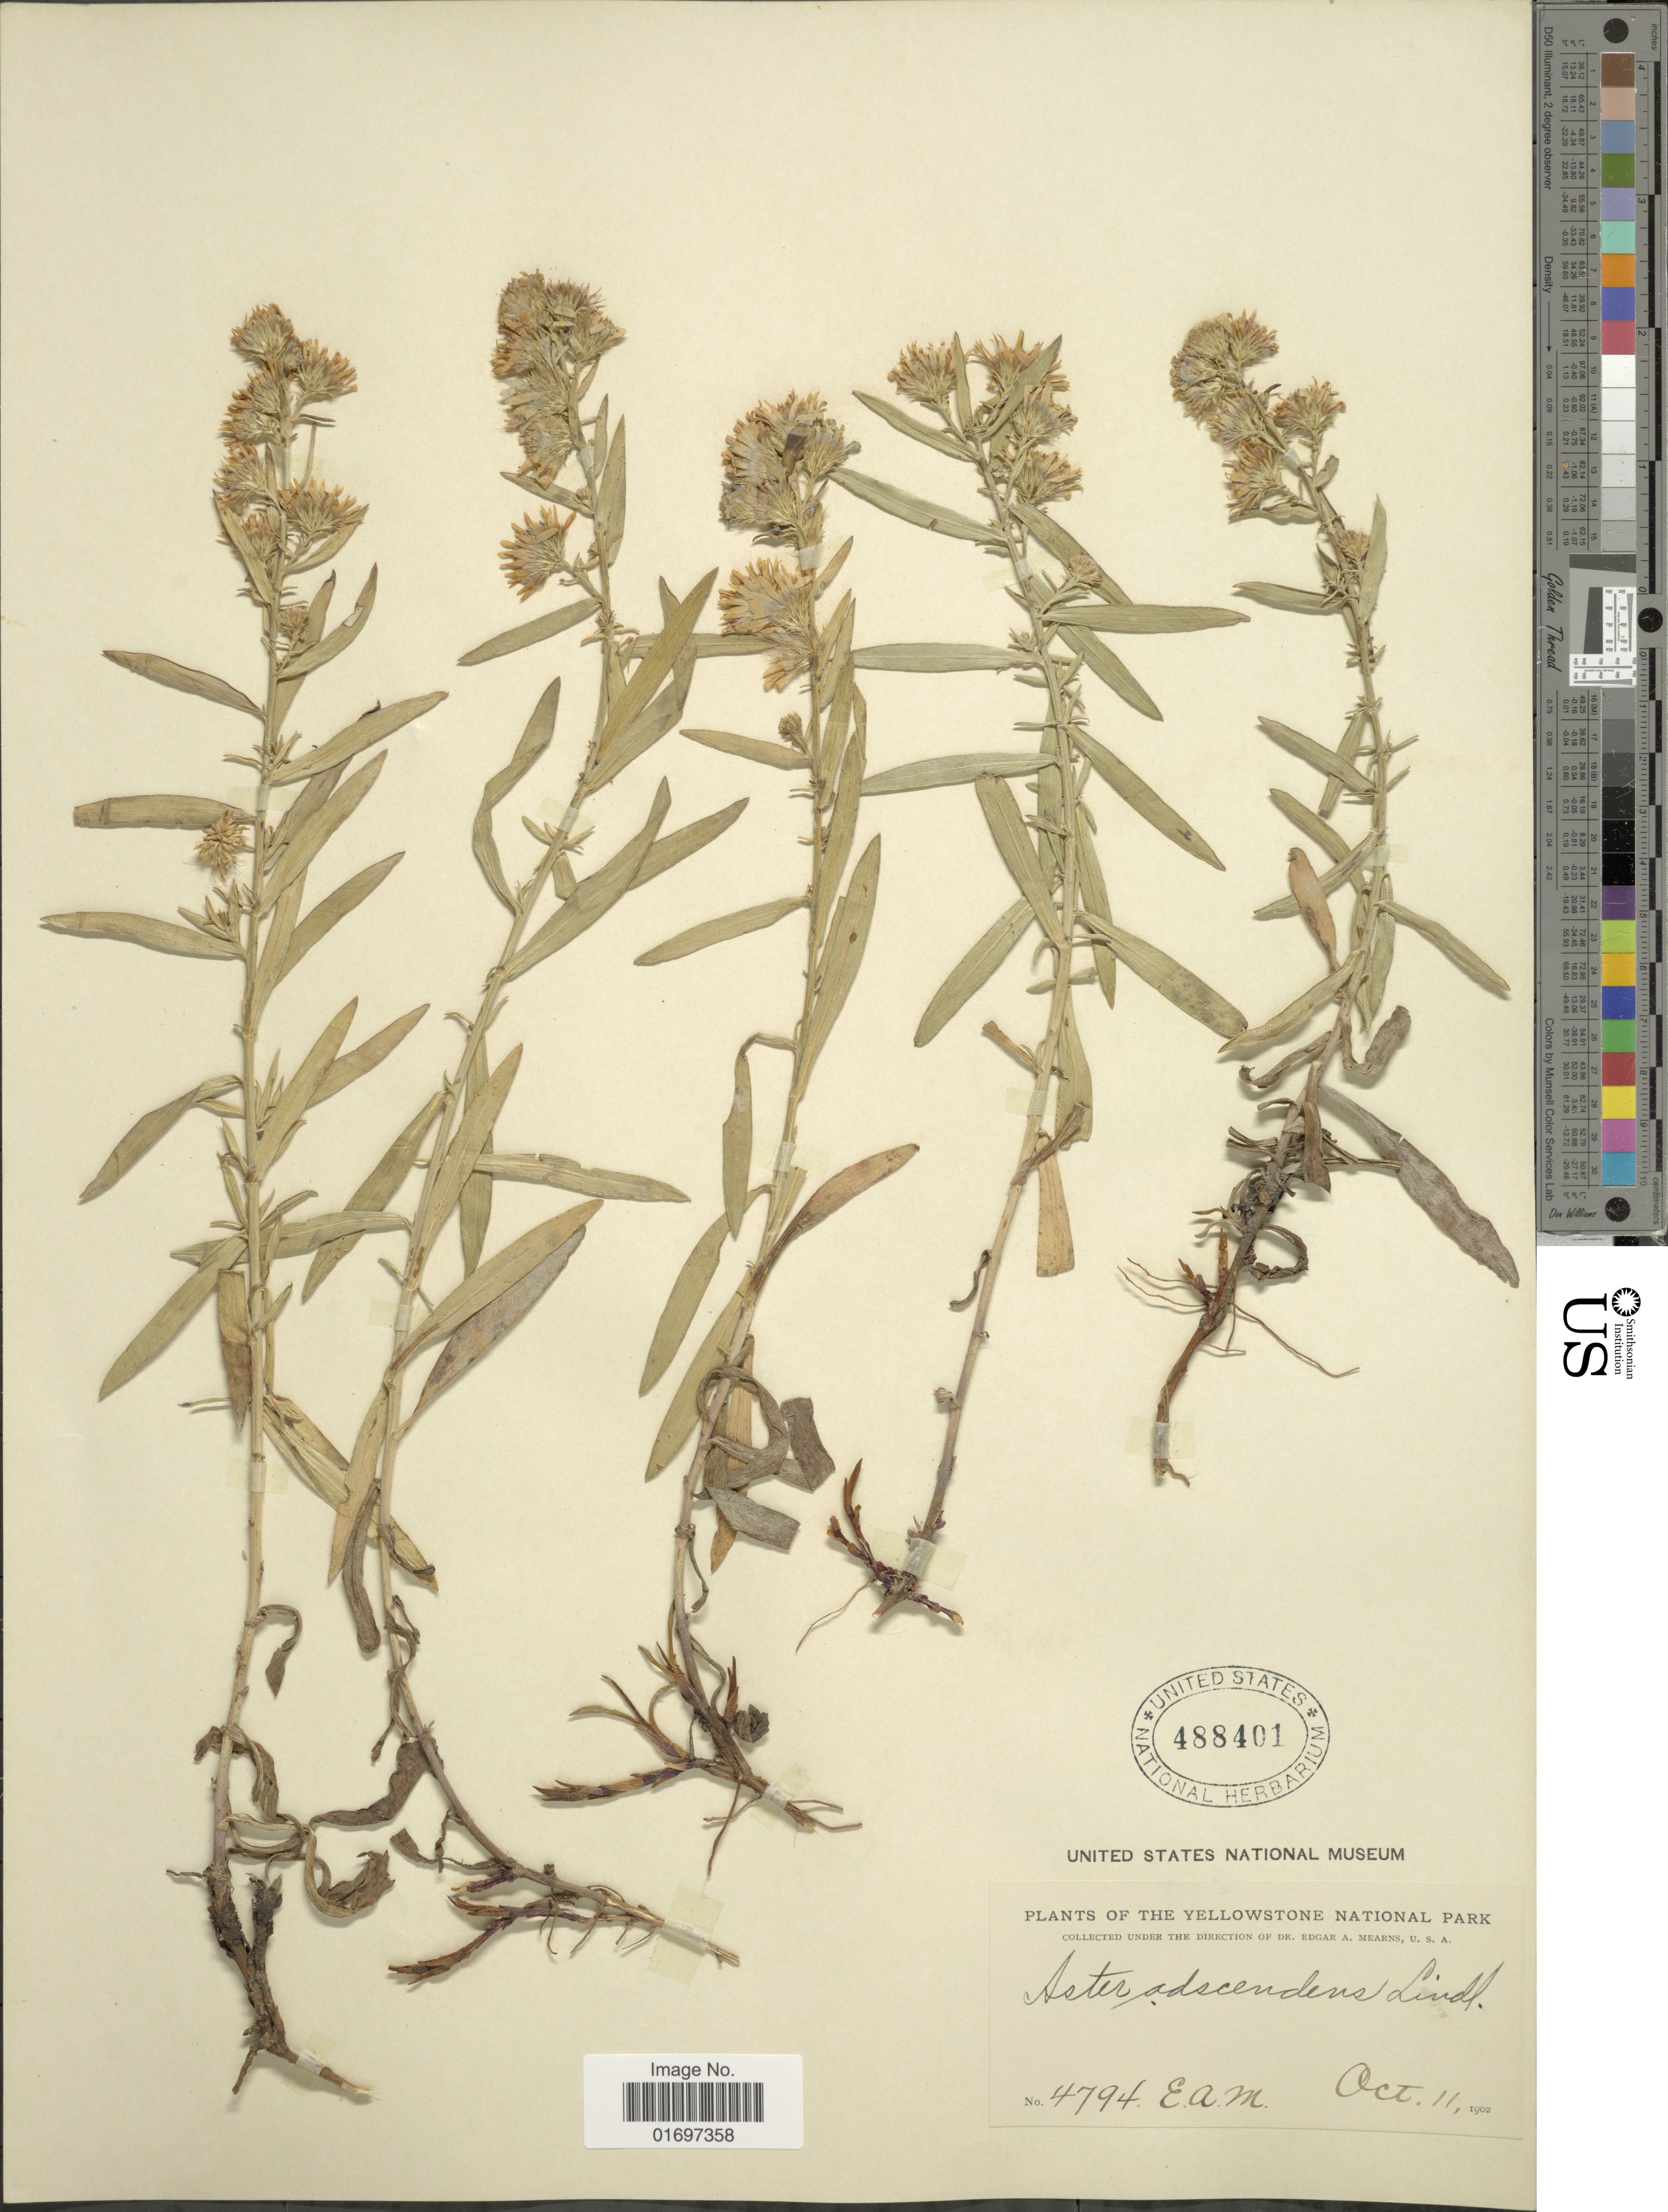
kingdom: Plantae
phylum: Tracheophyta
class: Magnoliopsida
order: Asterales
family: Asteraceae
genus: Symphyotrichum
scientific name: Symphyotrichum ascendens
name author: (Lindl.) G.L. Nesom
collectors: E. A. Mearns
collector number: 4794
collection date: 1902-10-11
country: United States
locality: Yellowstone National Park.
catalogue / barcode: US 488401